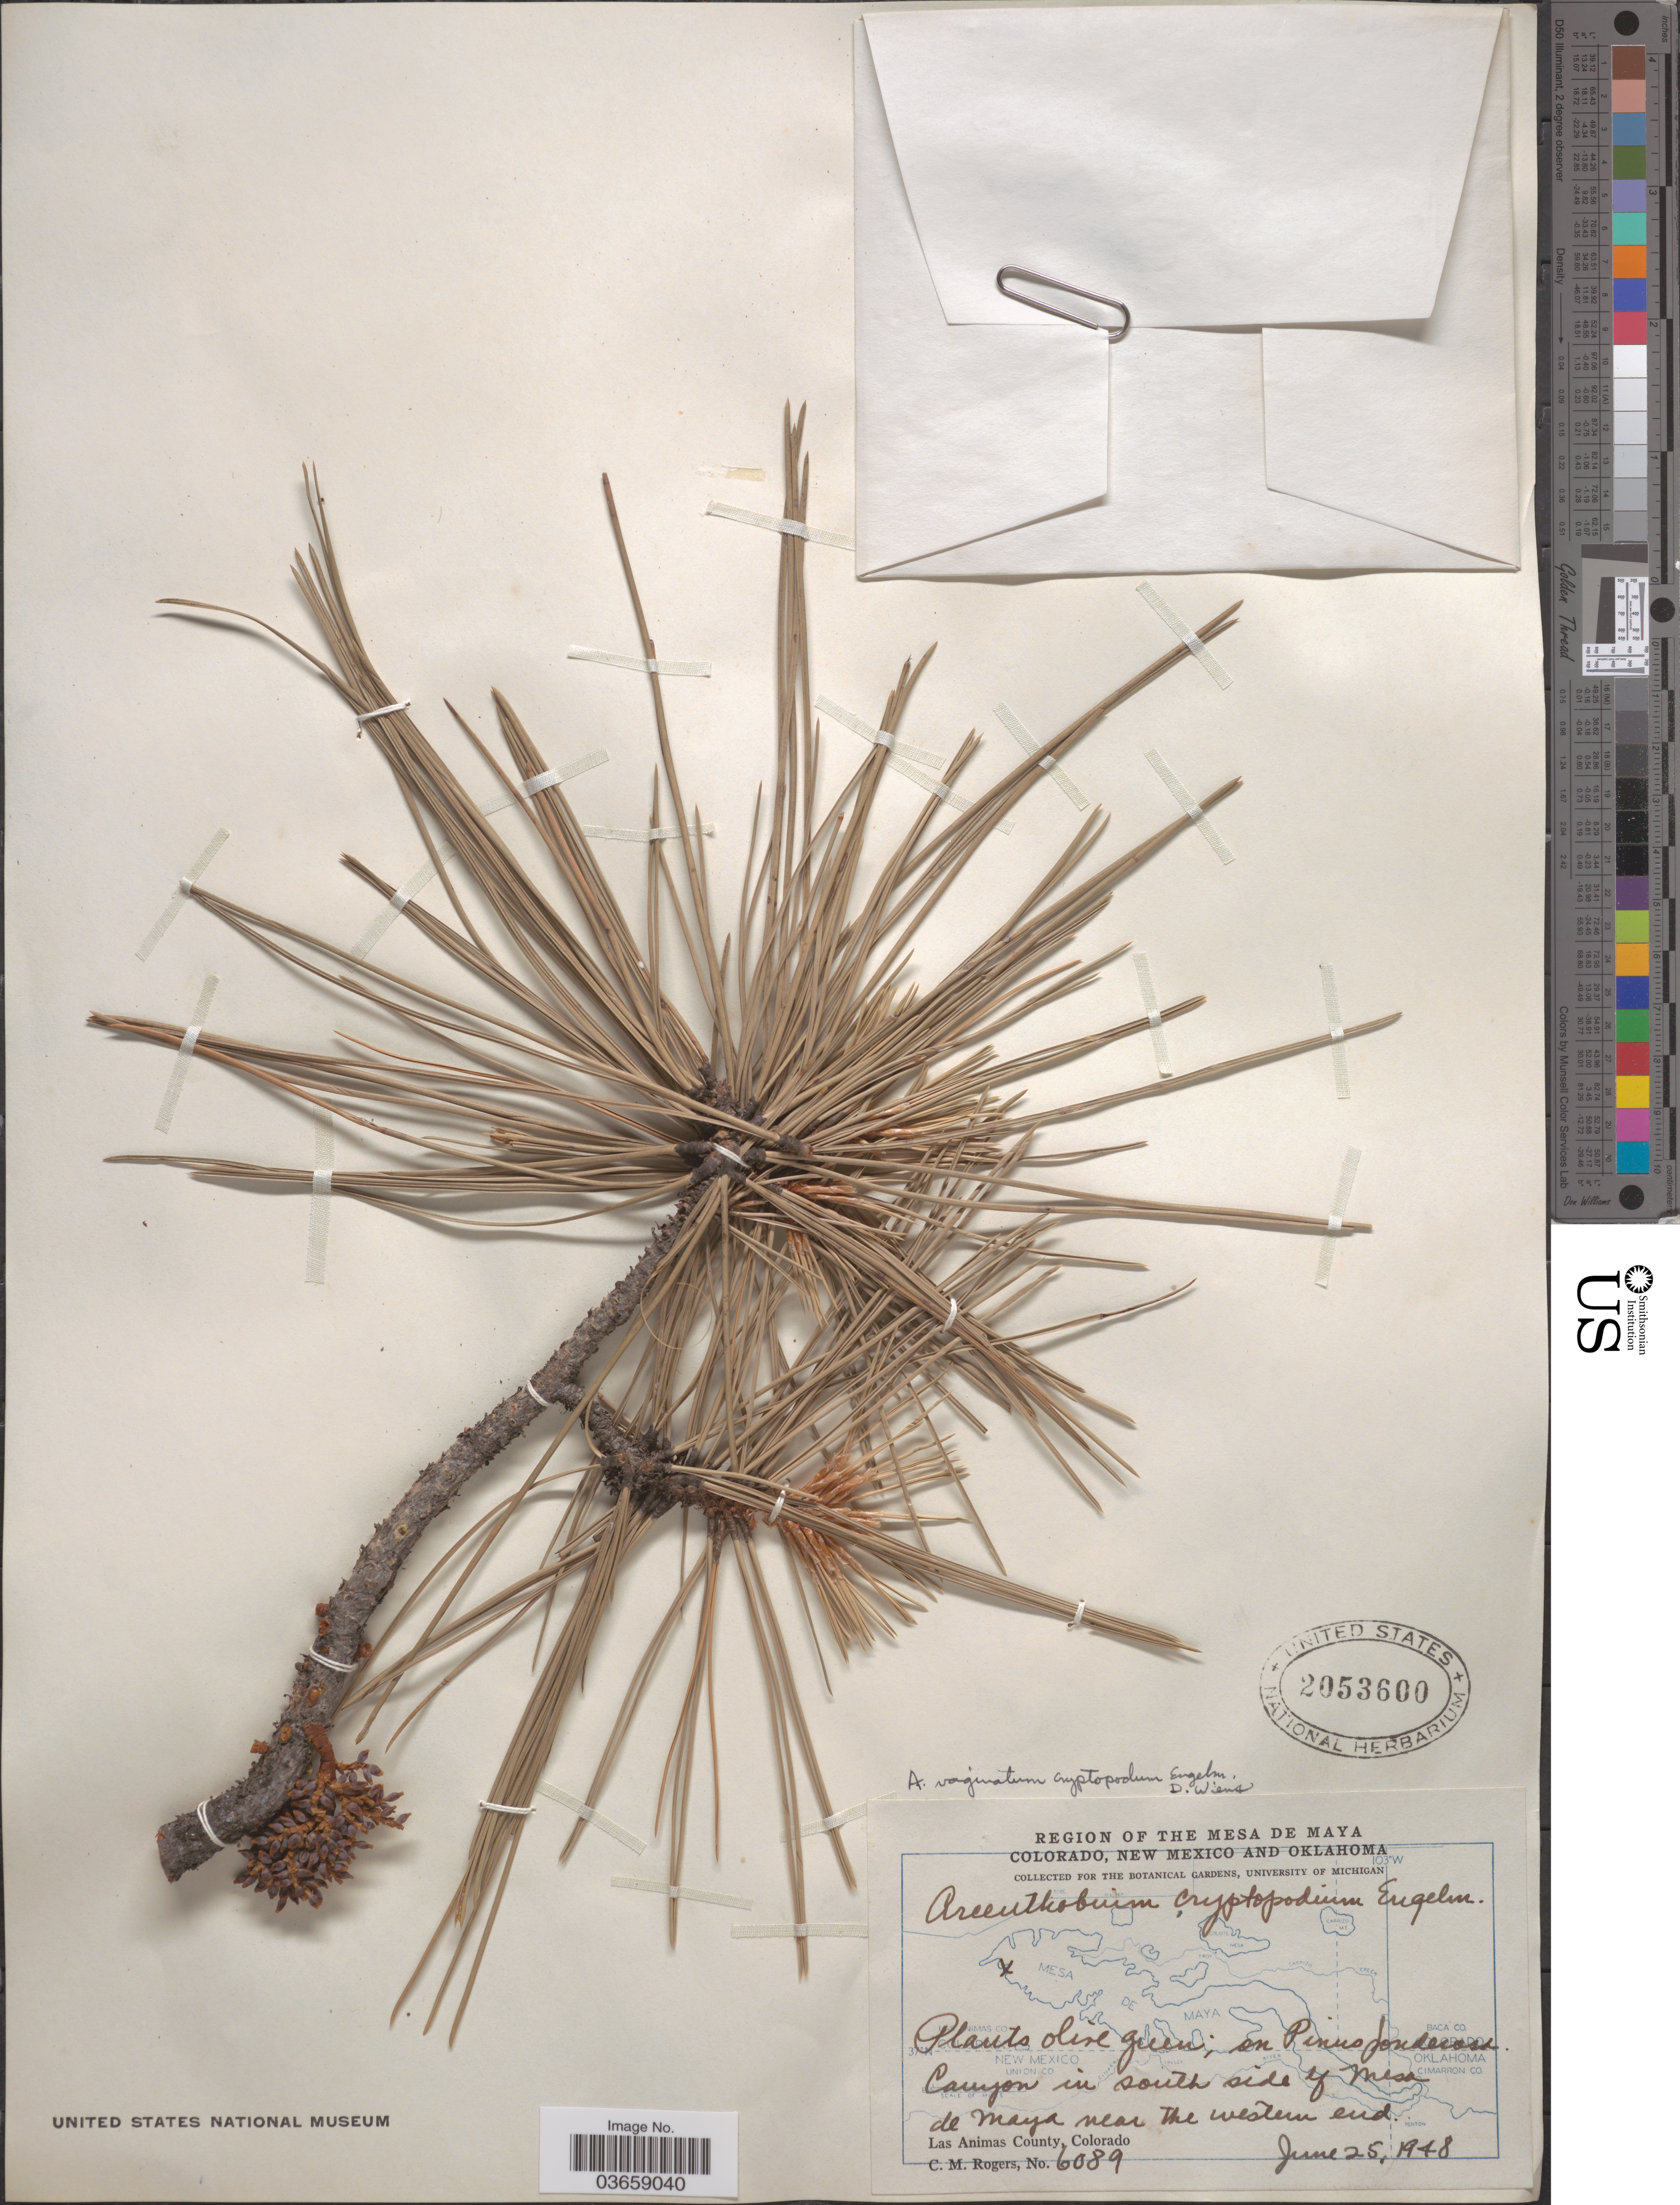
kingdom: Plantae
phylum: Tracheophyta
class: Magnoliopsida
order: Santalales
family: Viscaceae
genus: Arceuthobium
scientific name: Arceuthobium vaginatum f. cryptopodum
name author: (Engelm.) L.S. Gill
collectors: C. M. Rogers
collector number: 6089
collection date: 1948-06-25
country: United States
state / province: Colorado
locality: Region of the Mesa de Maya. Canyon in south side of Mesa de Maya near the western end. Las Animas County.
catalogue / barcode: US 2053600